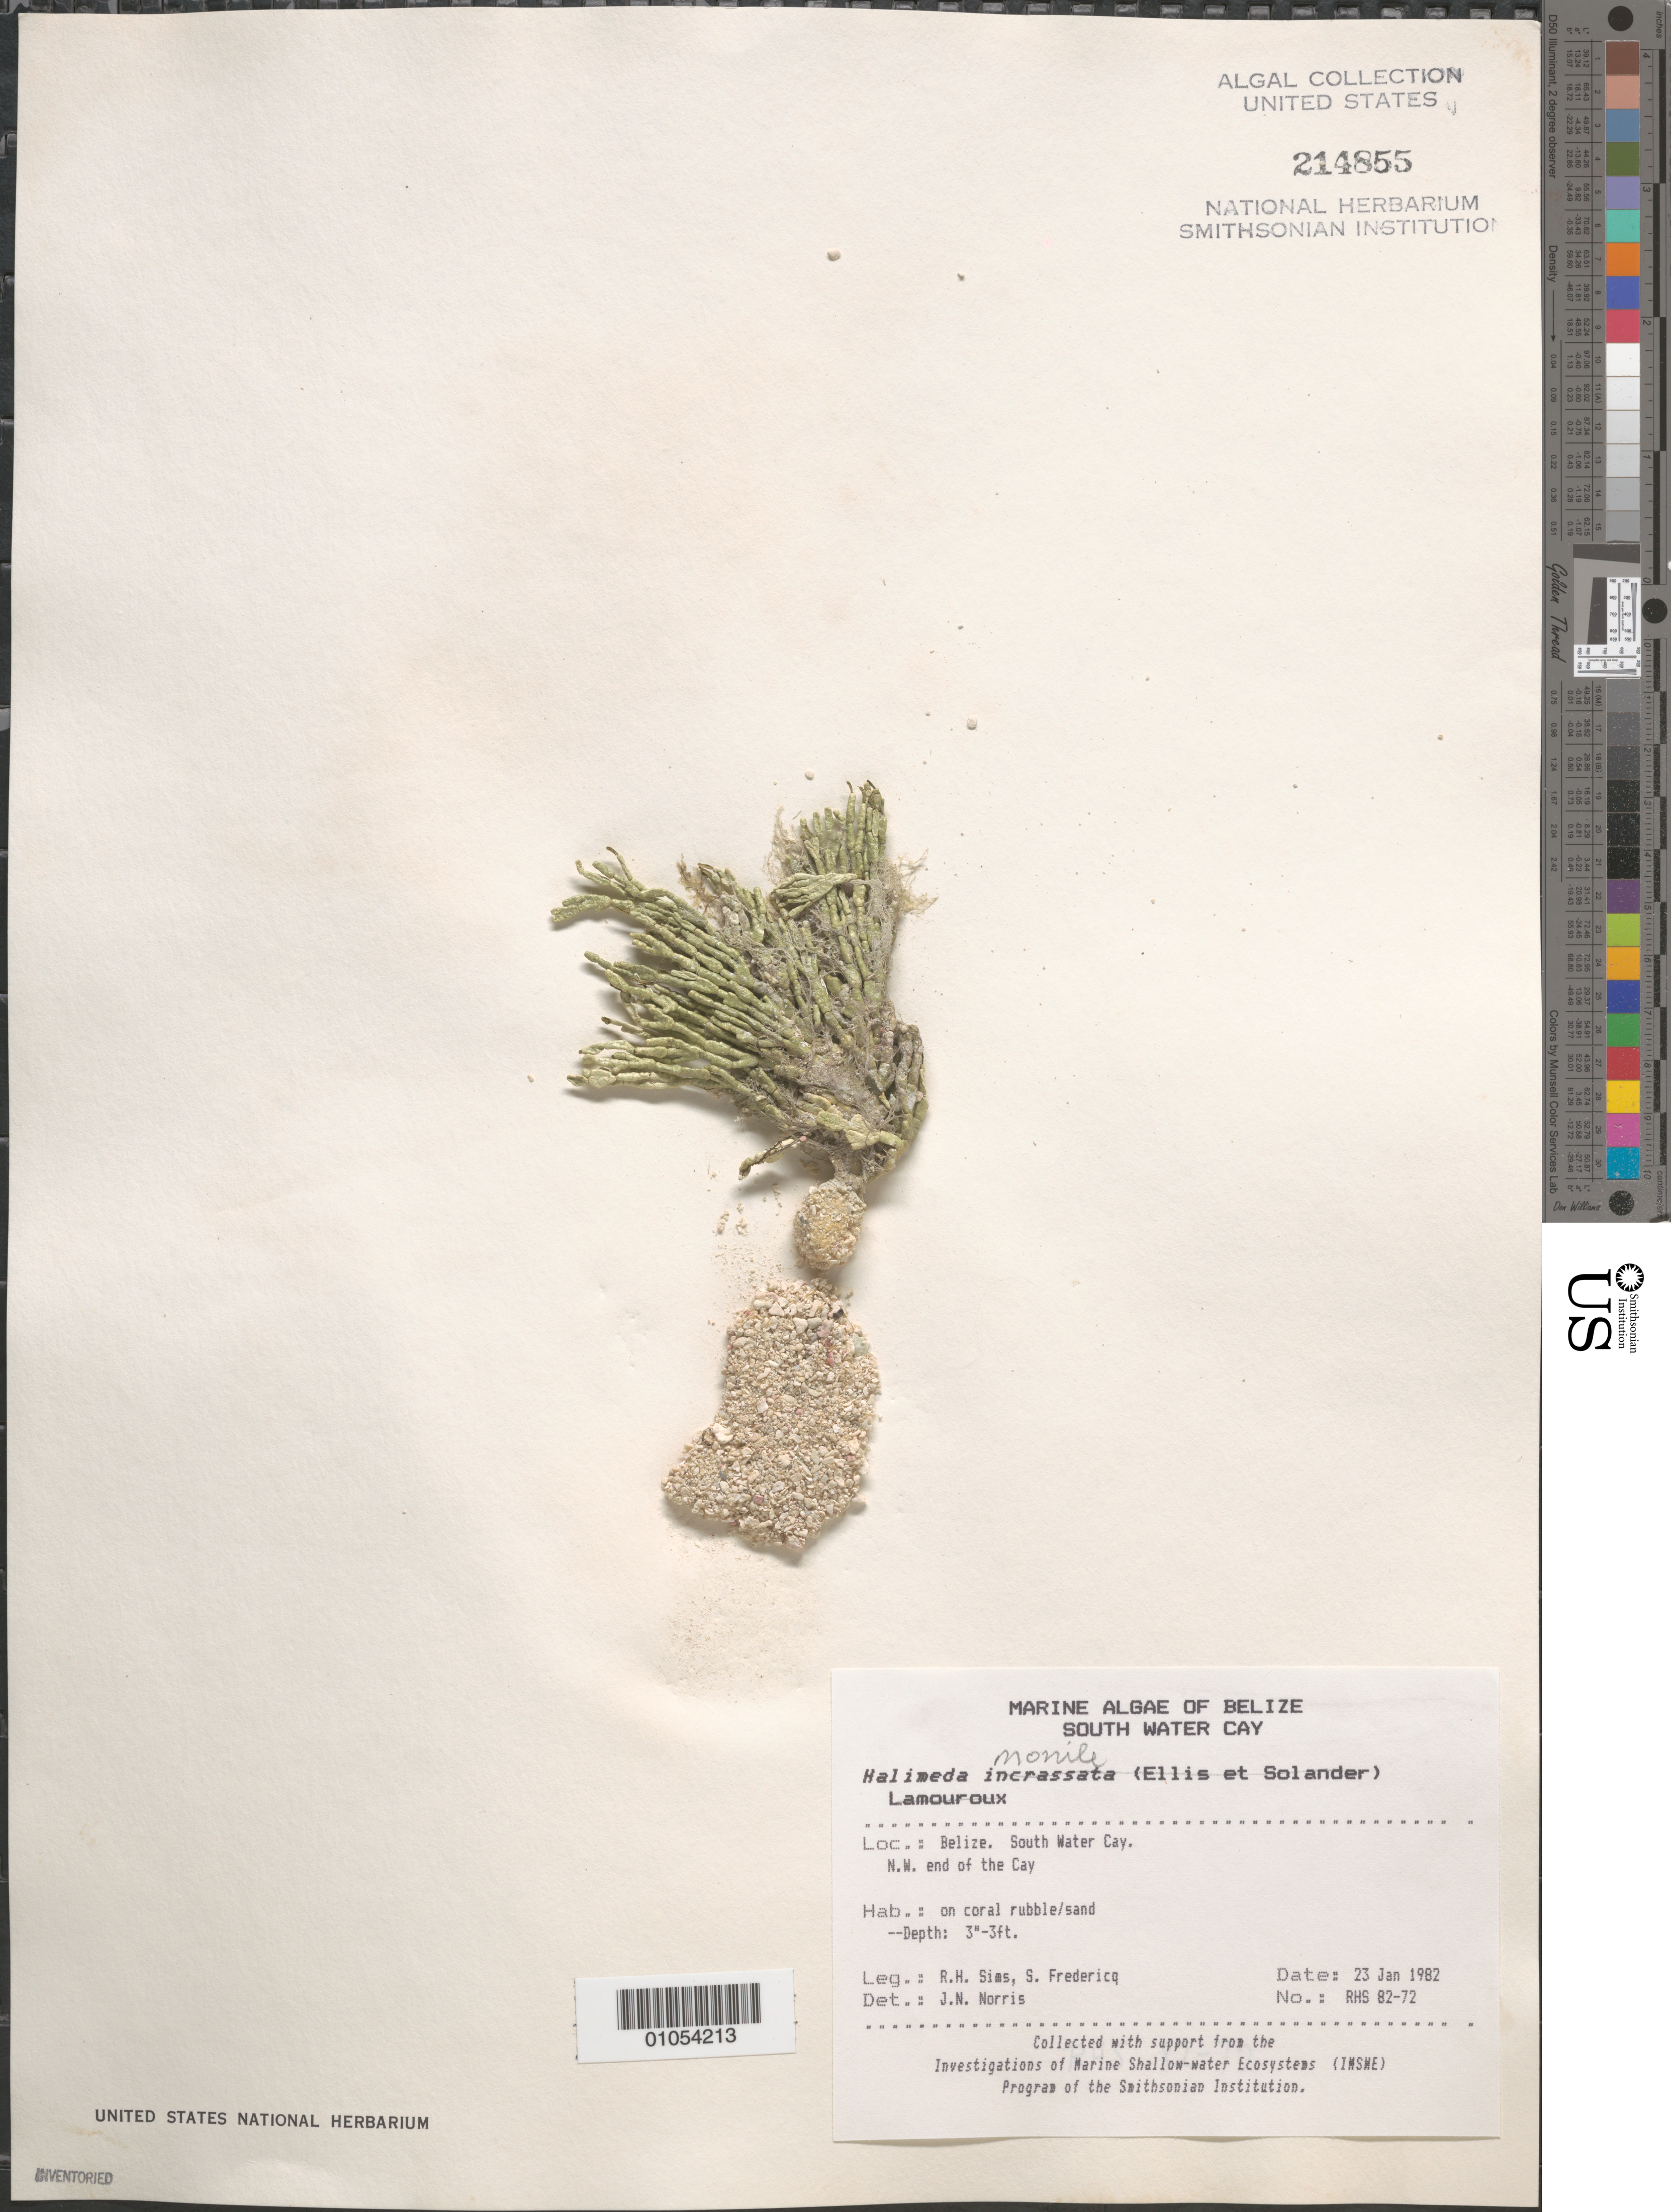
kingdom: Plantae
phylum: Chlorophyta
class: Ulvophyceae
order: Bryopsidales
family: Halimedaceae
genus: Halimeda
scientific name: Halimeda monile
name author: (J. Ellis & Sol.) J.V.Lamouroux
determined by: Norris, James N.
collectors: R. H. Sims & S. Fredericq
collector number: RHS 82-72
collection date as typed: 23 Jan 1982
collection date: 1982-01-23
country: Belize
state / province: Stann Creek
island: South Water Cay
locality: Northwest end of cay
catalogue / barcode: US 214855